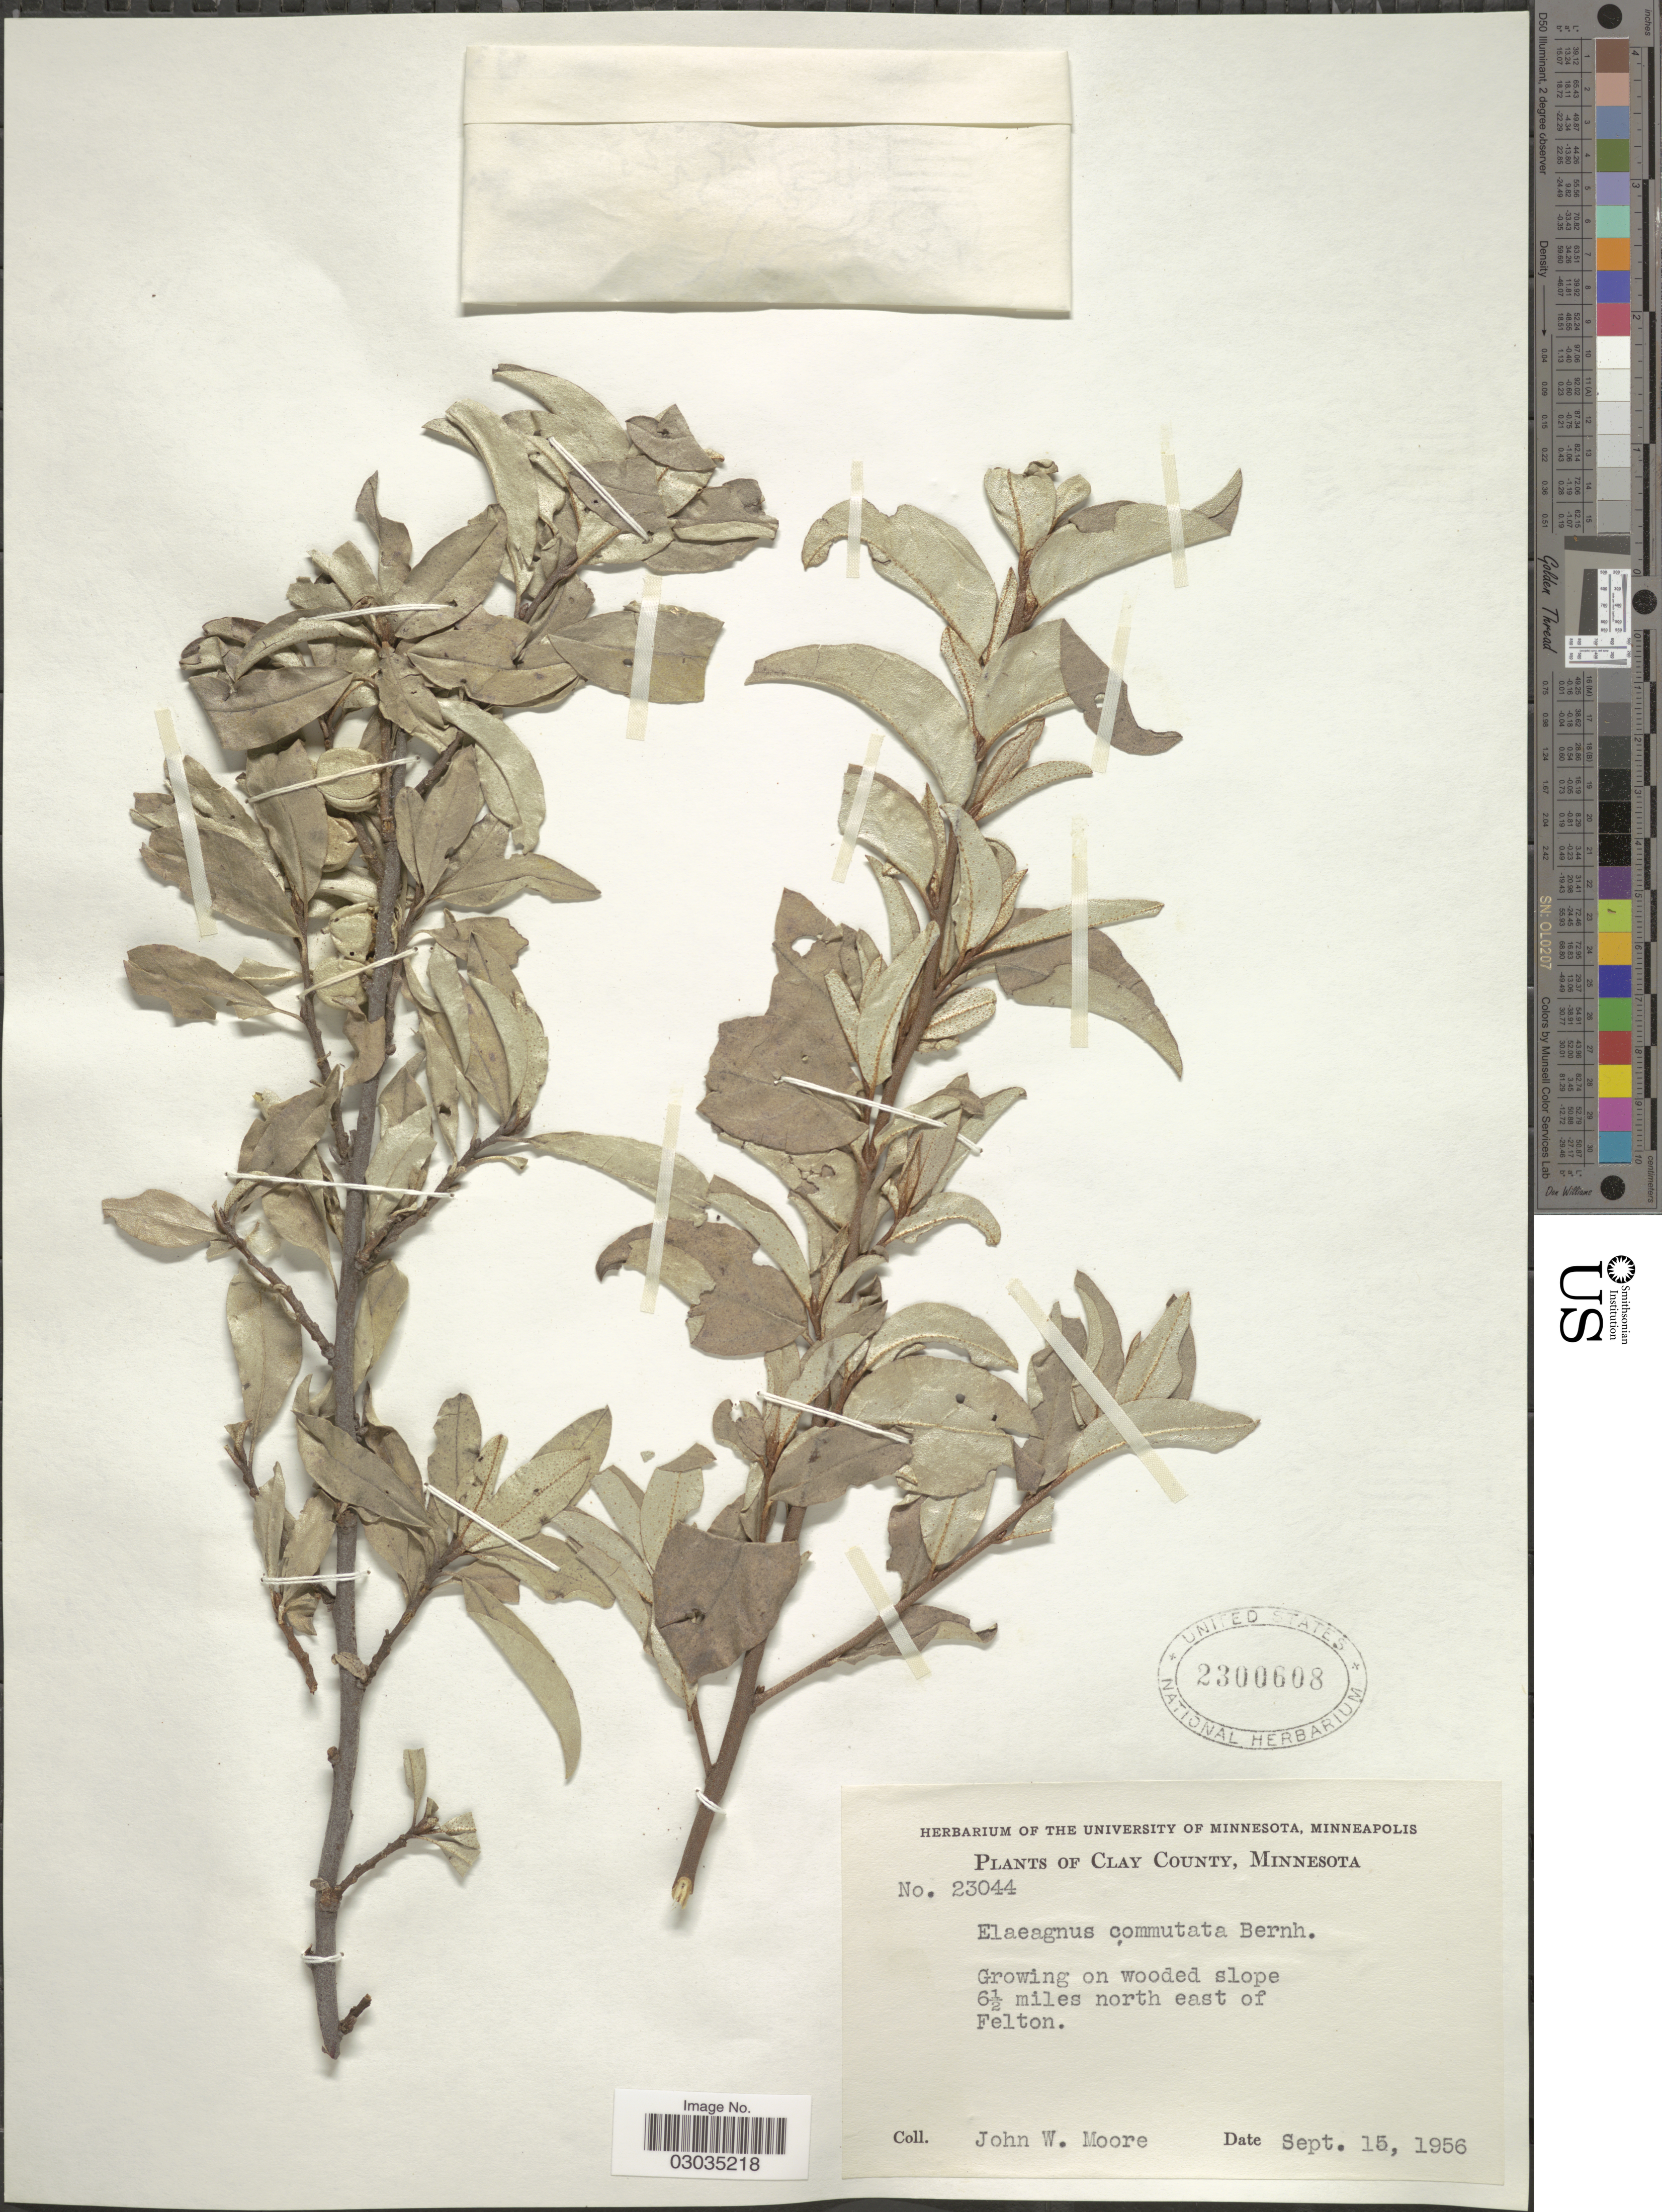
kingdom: Plantae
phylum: Tracheophyta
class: Magnoliopsida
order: Rosales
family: Elaeagnaceae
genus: Elaeagnus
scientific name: Elaeagnus commutata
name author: Bernh. ex Rydb.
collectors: J. Moore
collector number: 23044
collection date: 1956-09-15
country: United States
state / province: Minnesota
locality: Clay County, Growing on wooded slope 6½ miles north east of Felton.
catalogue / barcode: US 2300608